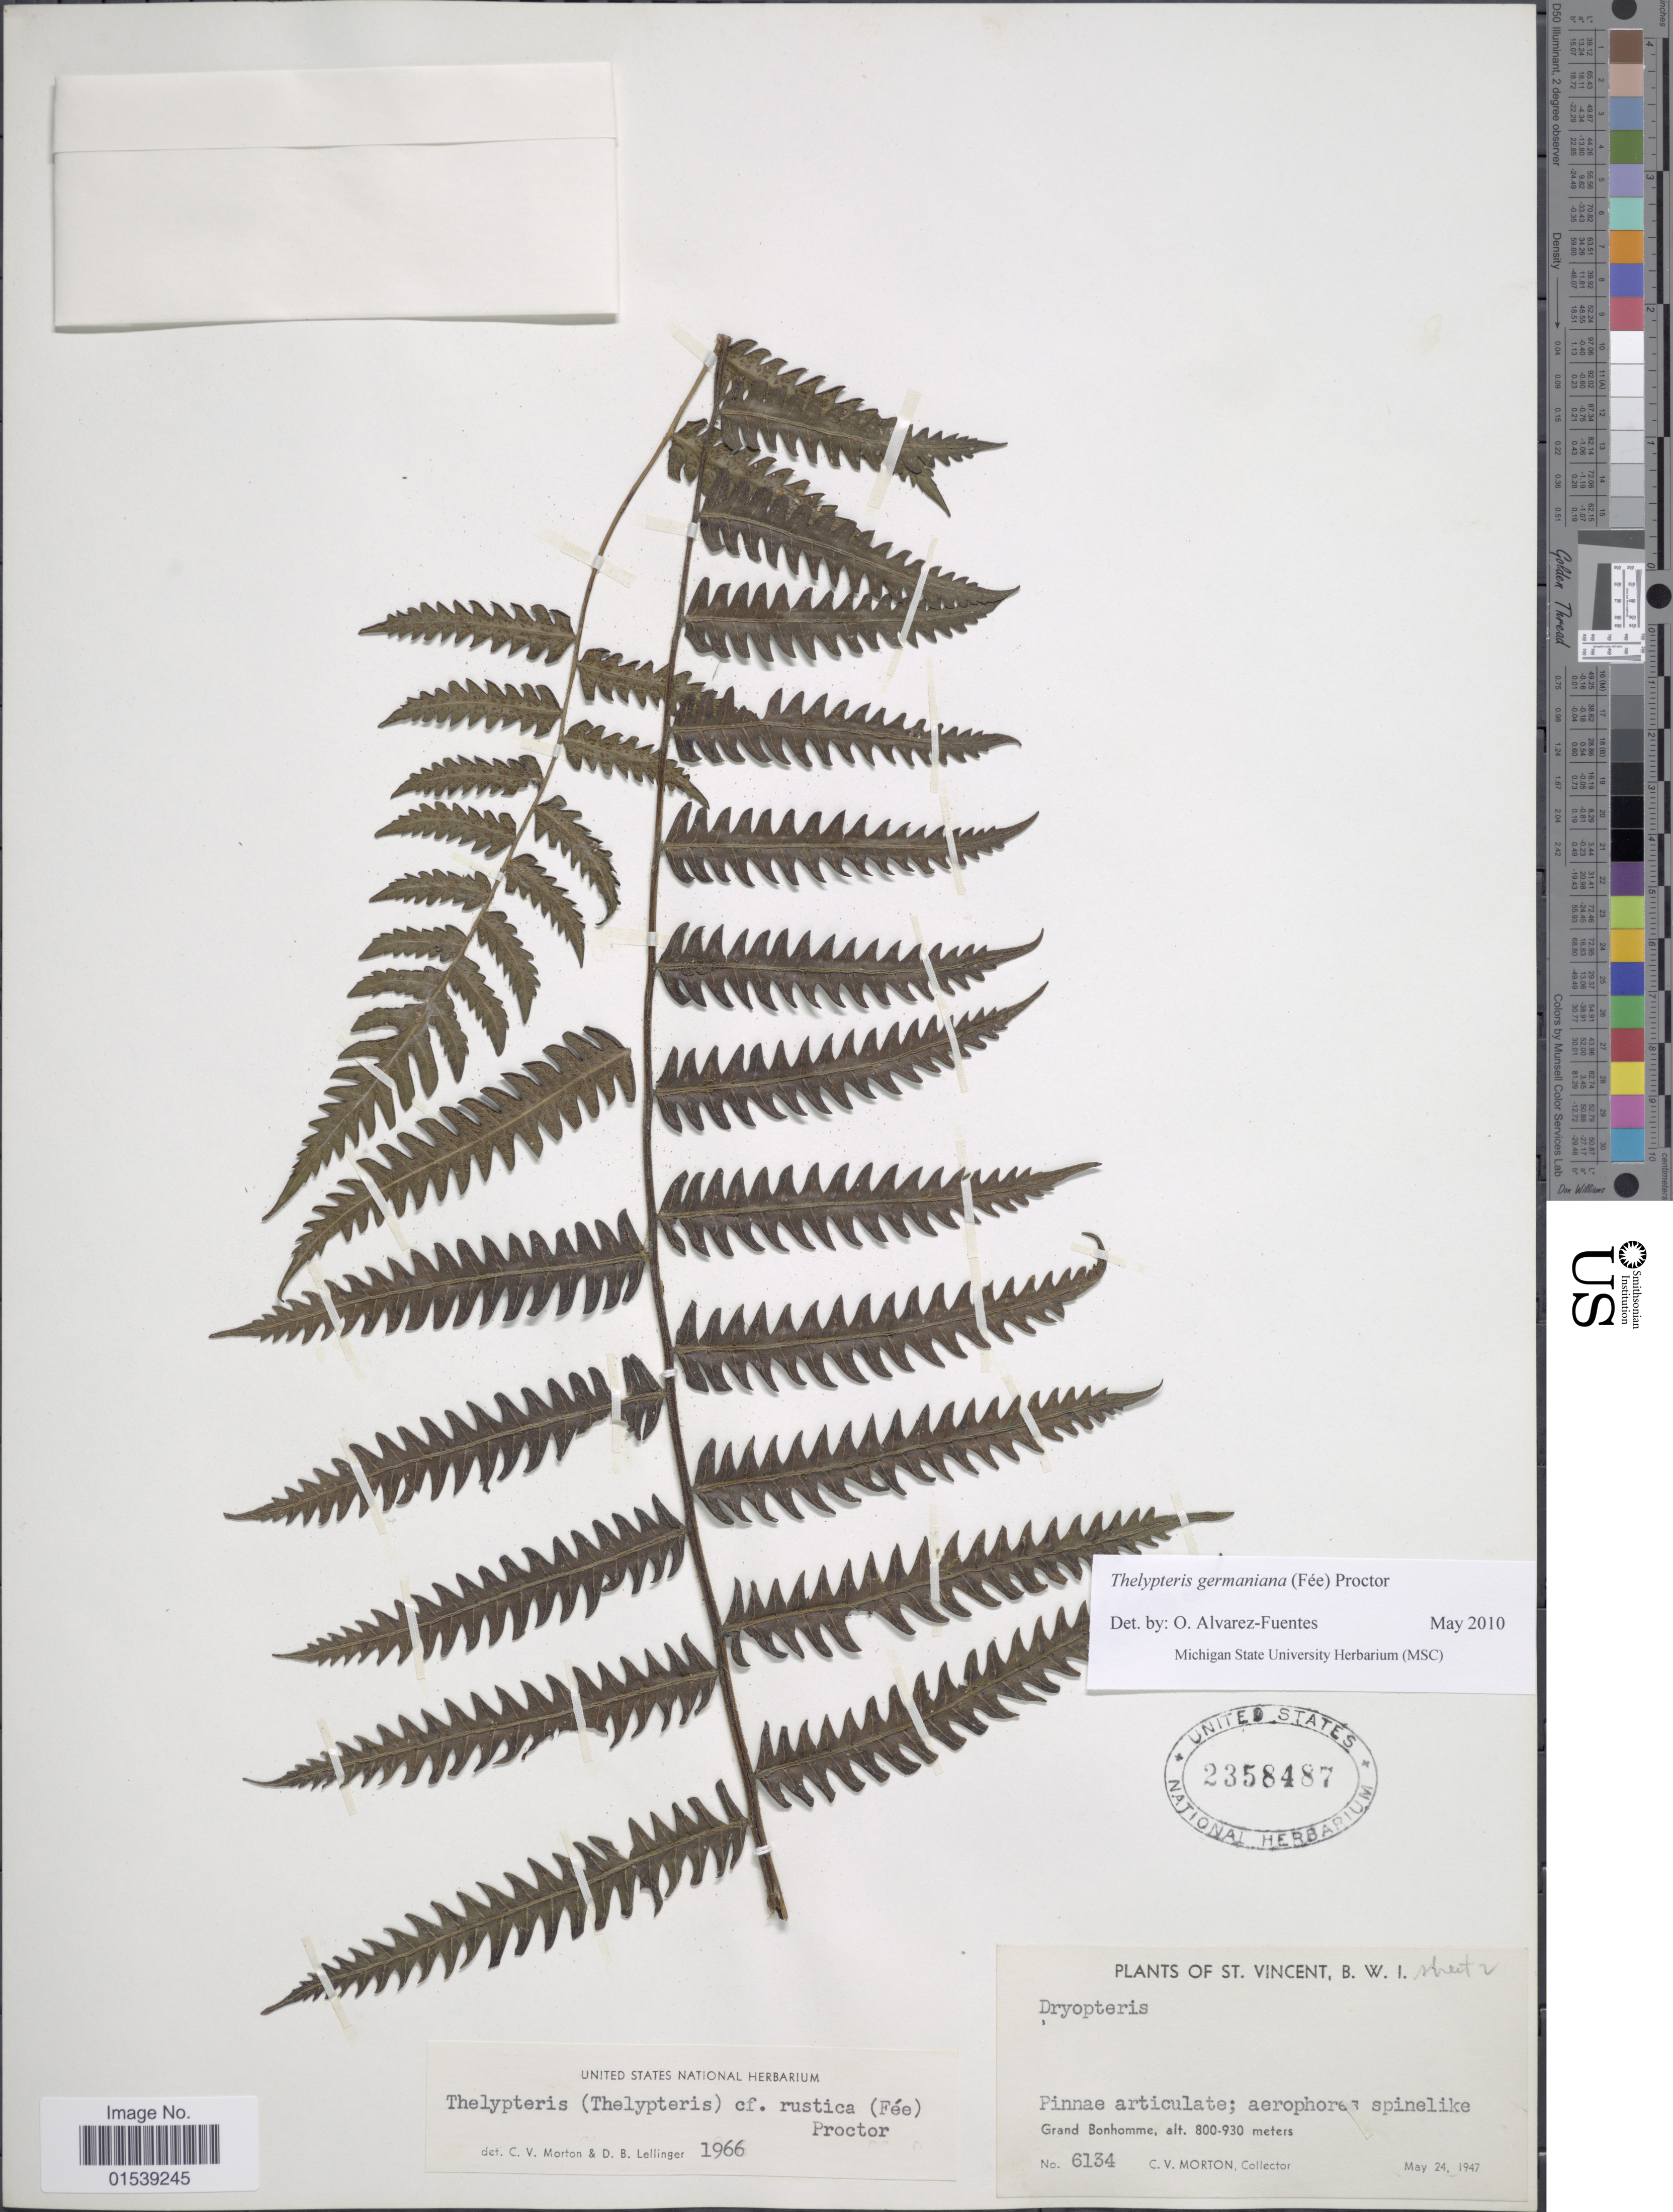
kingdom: Plantae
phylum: Tracheophyta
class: Polypodiopsida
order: Polypodiales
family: Thelypteridaceae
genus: Amauropelta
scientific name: Amauropelta germaniana (Fée) comb. nov., ined. 2015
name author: (Fée)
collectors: C. V. Morton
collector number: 6134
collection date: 1947-05-24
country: St. Vincent - Grenadines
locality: St Vincent, B.W.I., Grand Bonhomme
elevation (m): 800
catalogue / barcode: US 2358487